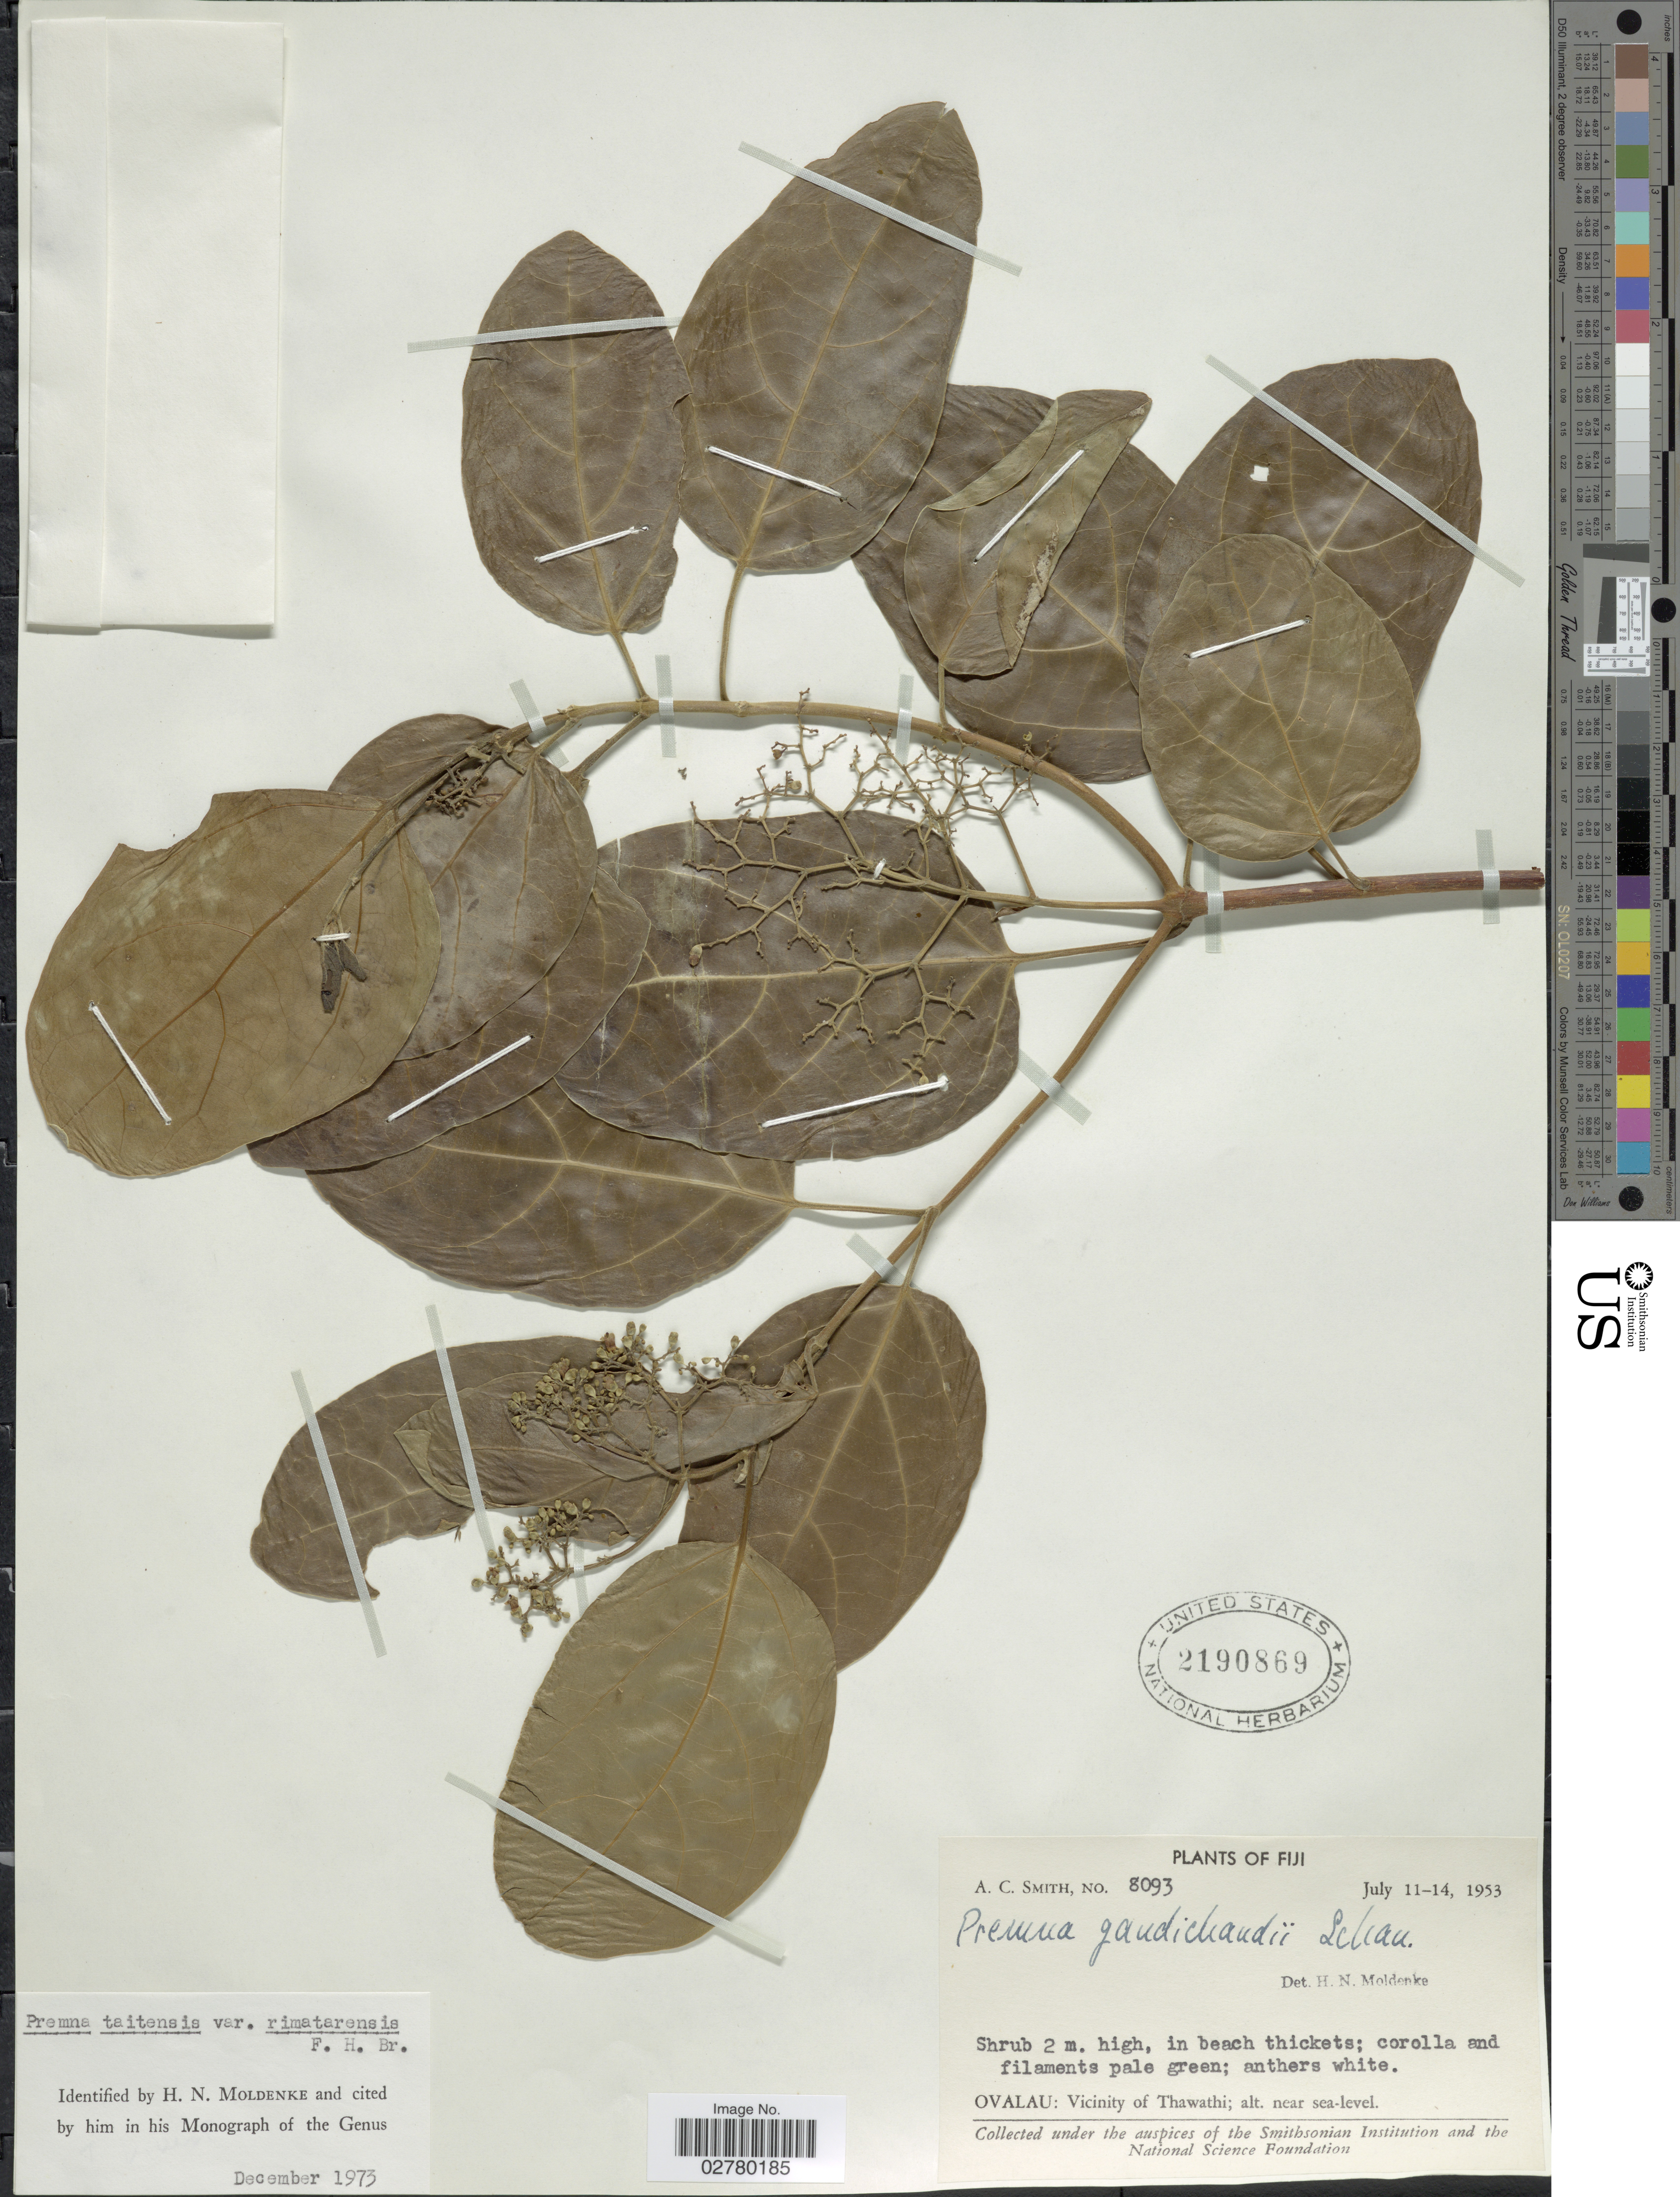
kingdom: Plantae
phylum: Tracheophyta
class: Magnoliopsida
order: Lamiales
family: Lamiaceae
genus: Premna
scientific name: Premna taitensis var. rimatarensis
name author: F. Br.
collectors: A. C. Smith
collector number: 8093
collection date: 1953-07-11/1953-07-14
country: Fiji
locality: Ovalau: Vicinity of Thawathi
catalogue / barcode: US 3190869